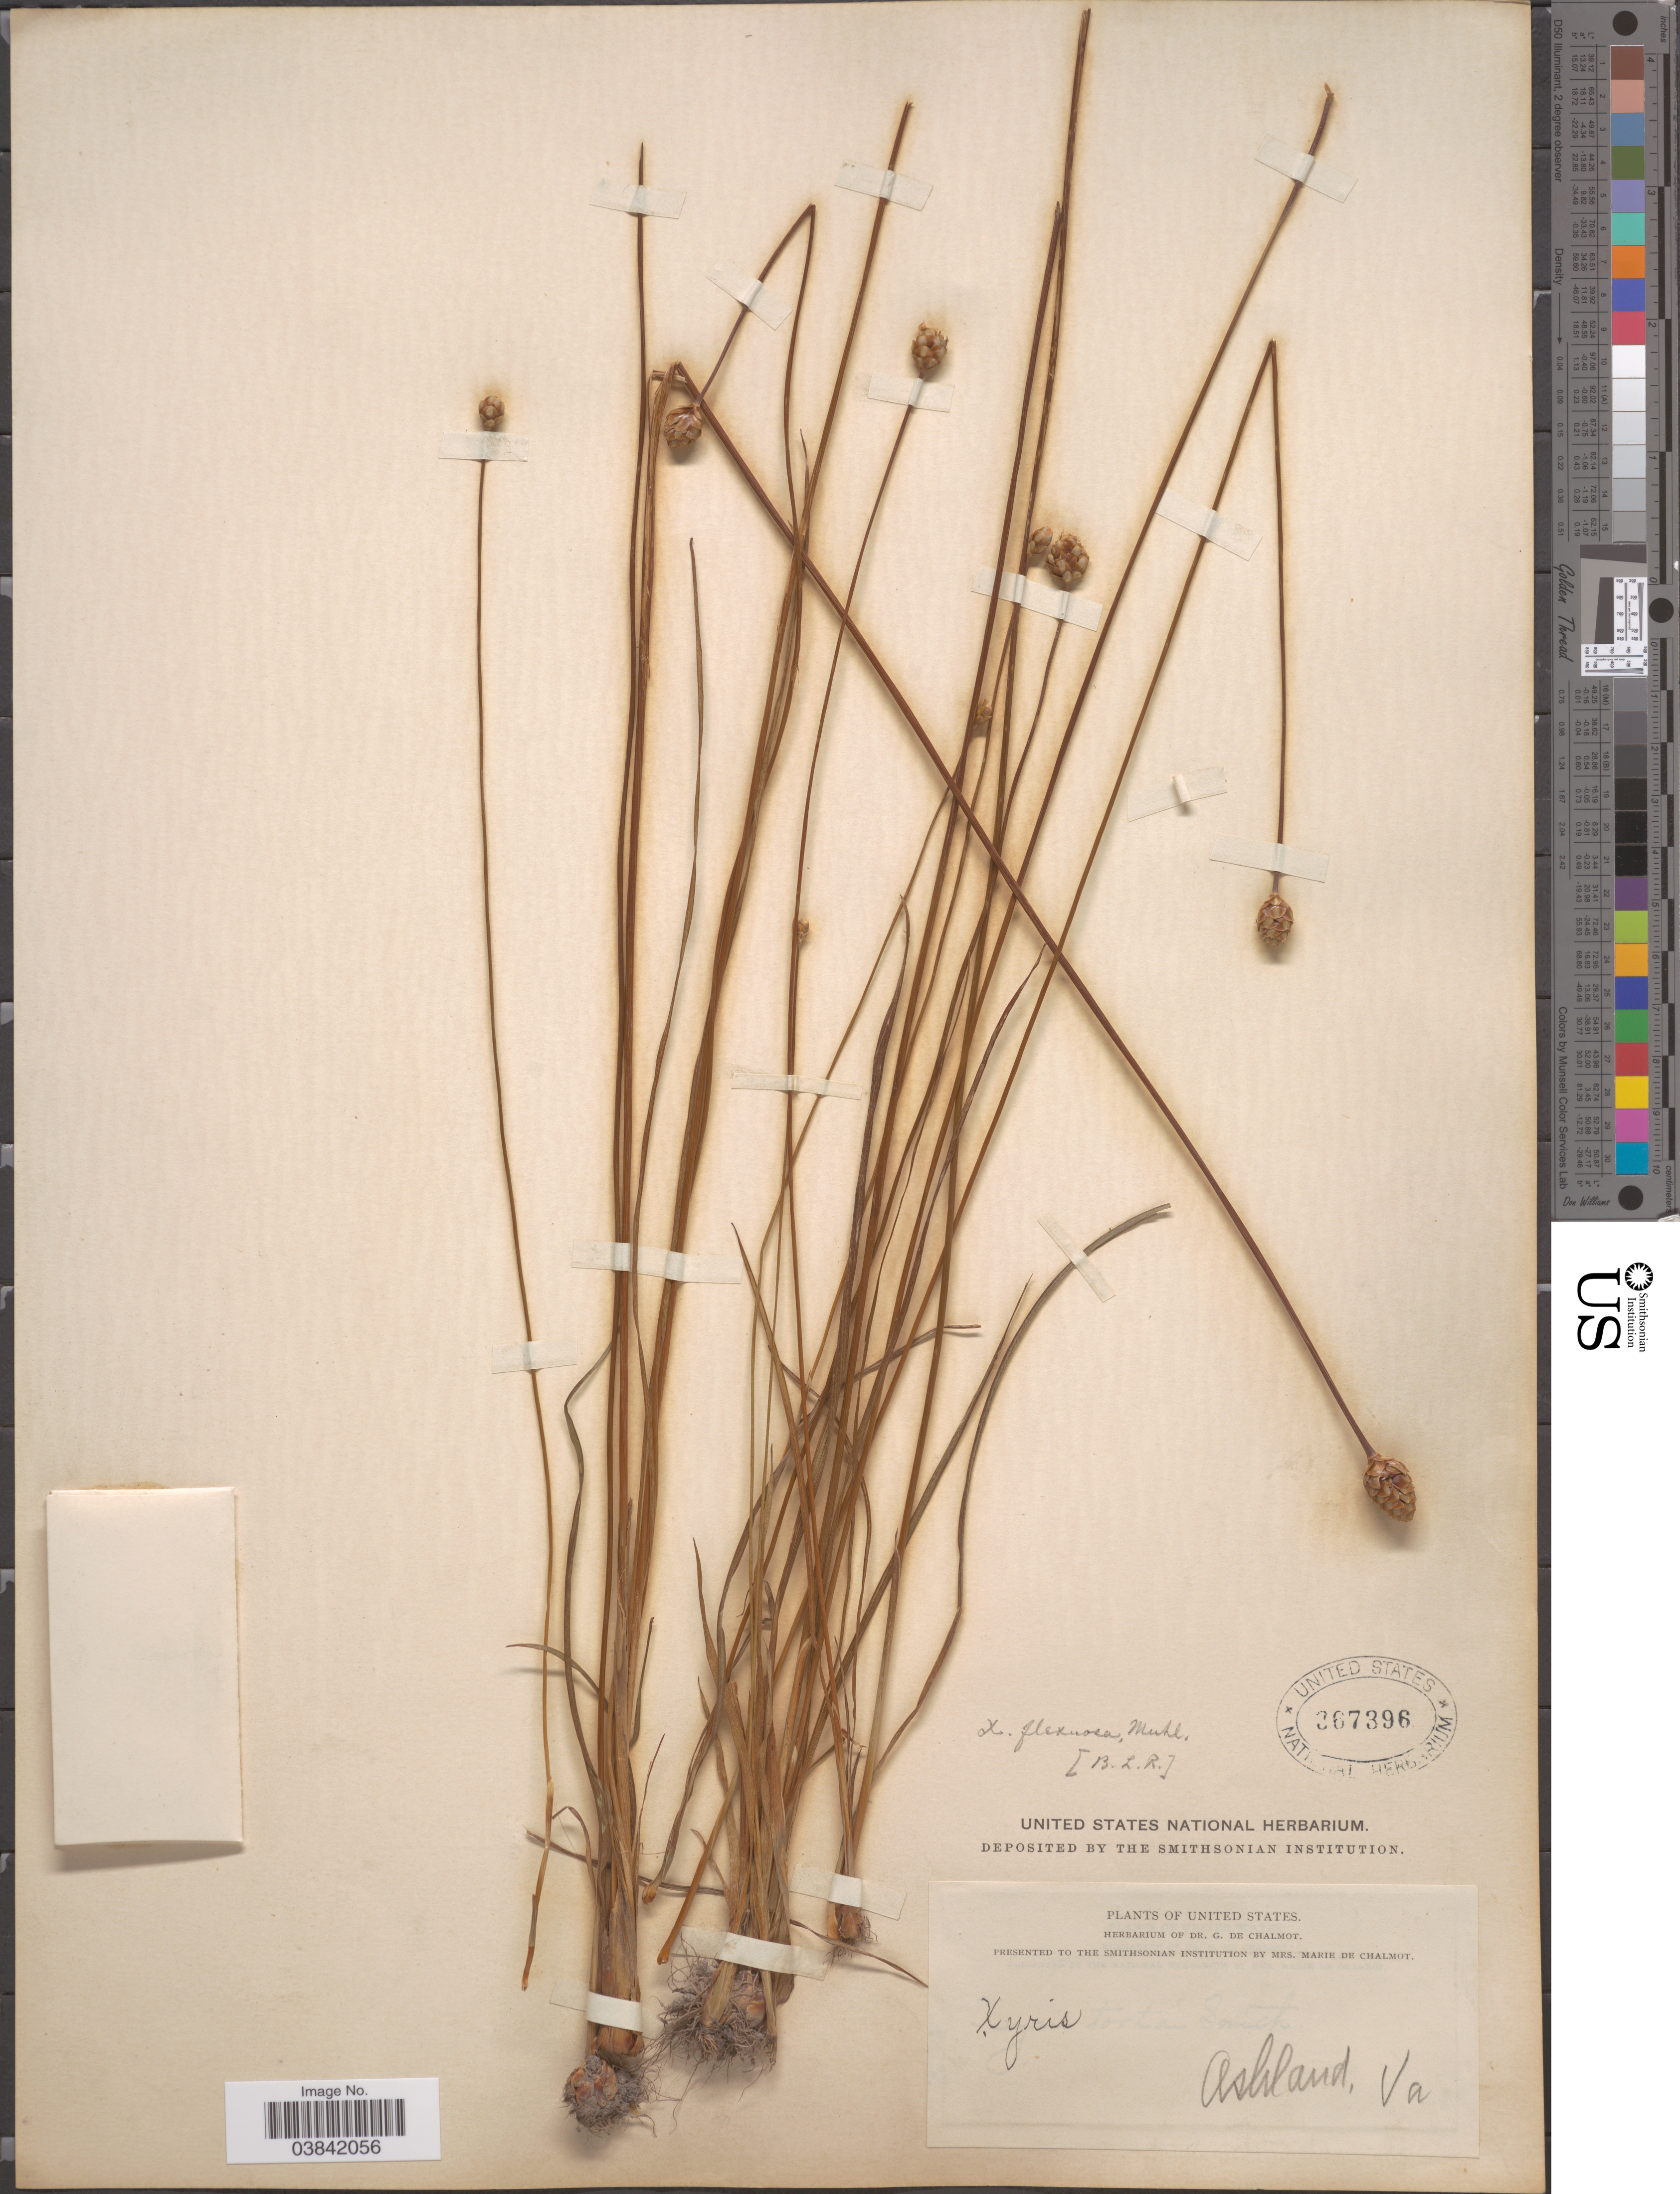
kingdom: Plantae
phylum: Tracheophyta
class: Liliopsida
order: Poales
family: Xyridaceae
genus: Xyris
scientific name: Xyris torta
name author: Sm.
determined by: Strong, Mark T., (BOT), Smithsonian Institution - National Museum of Natural History (UNITED STATES)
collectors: ex herb. G. de Chalmot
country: United States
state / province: Virginia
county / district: Hanover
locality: Ashland.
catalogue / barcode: US 367396